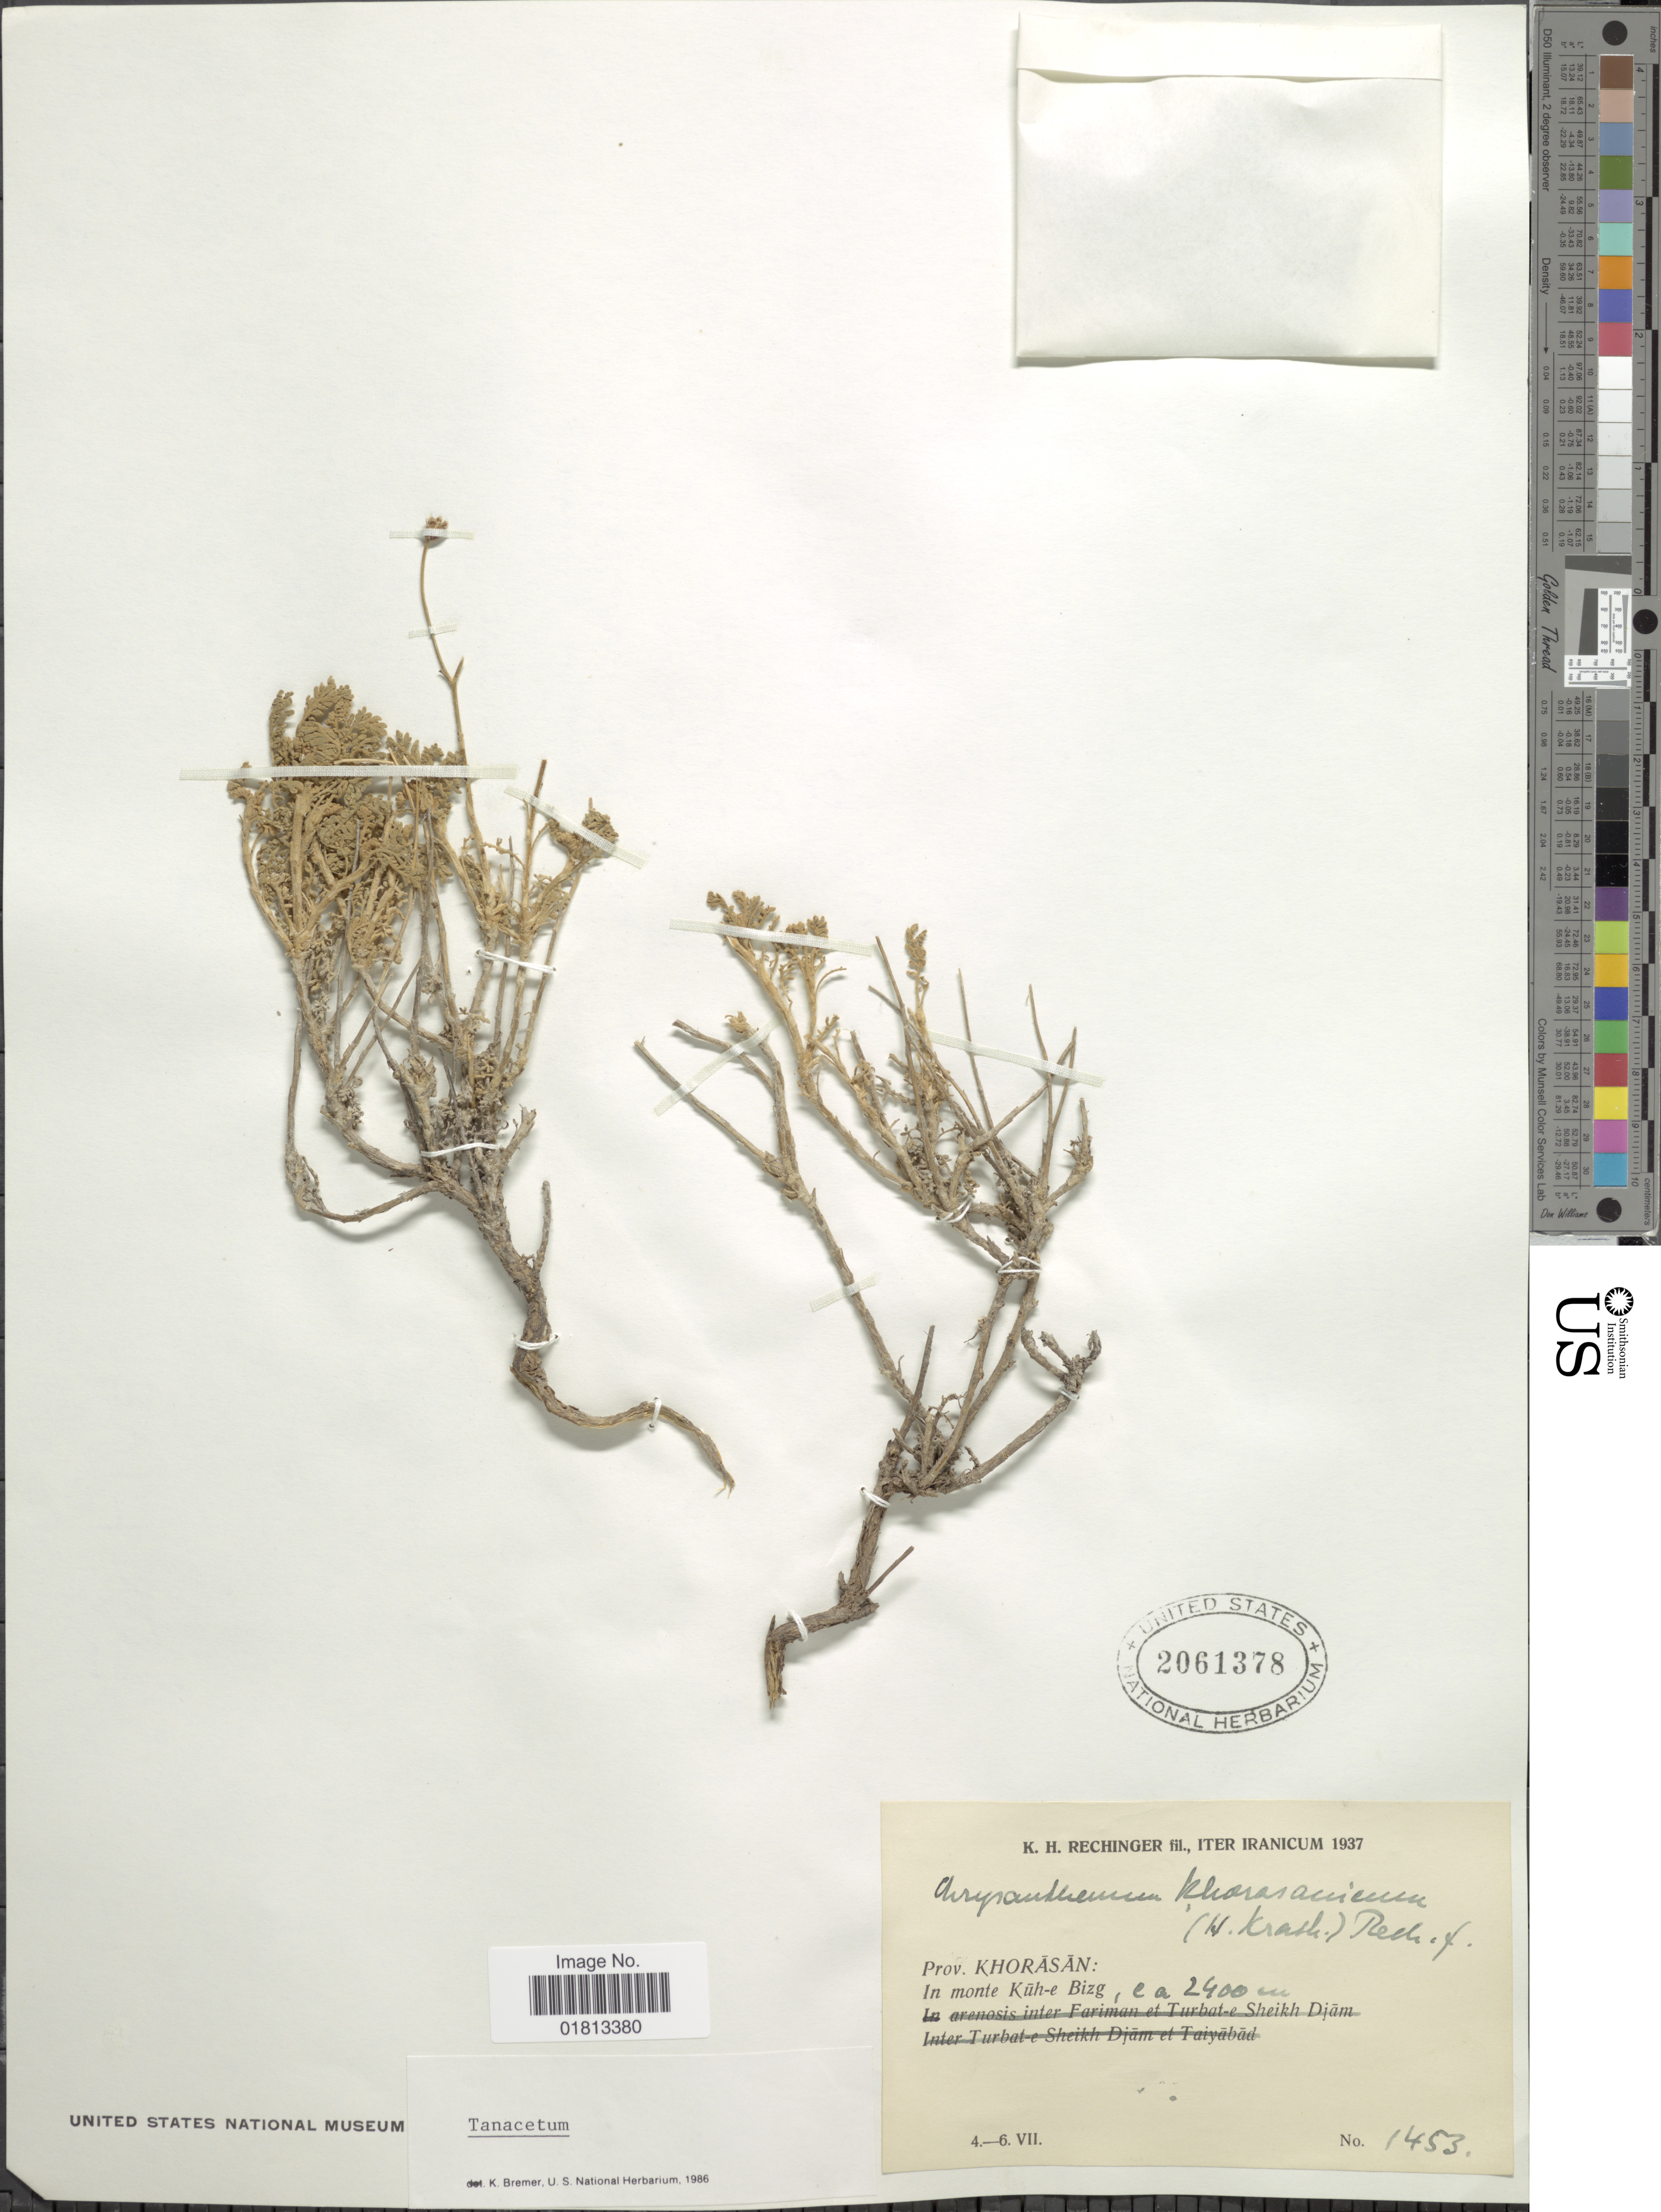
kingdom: Plantae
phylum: Tracheophyta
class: Magnoliopsida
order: Asterales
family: Asteraceae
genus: Tanacetum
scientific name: Tanacetum khorassanicum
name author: (Krasch.) Parsa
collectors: K. H. Rechinger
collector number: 1453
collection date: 1937-07-04/1937-07-06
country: Iran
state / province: Khorasan [obsolete]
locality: Iter Iranicum, Prov. Khorasan: In monte Kuh-e Bizg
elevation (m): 2400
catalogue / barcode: US 2061378